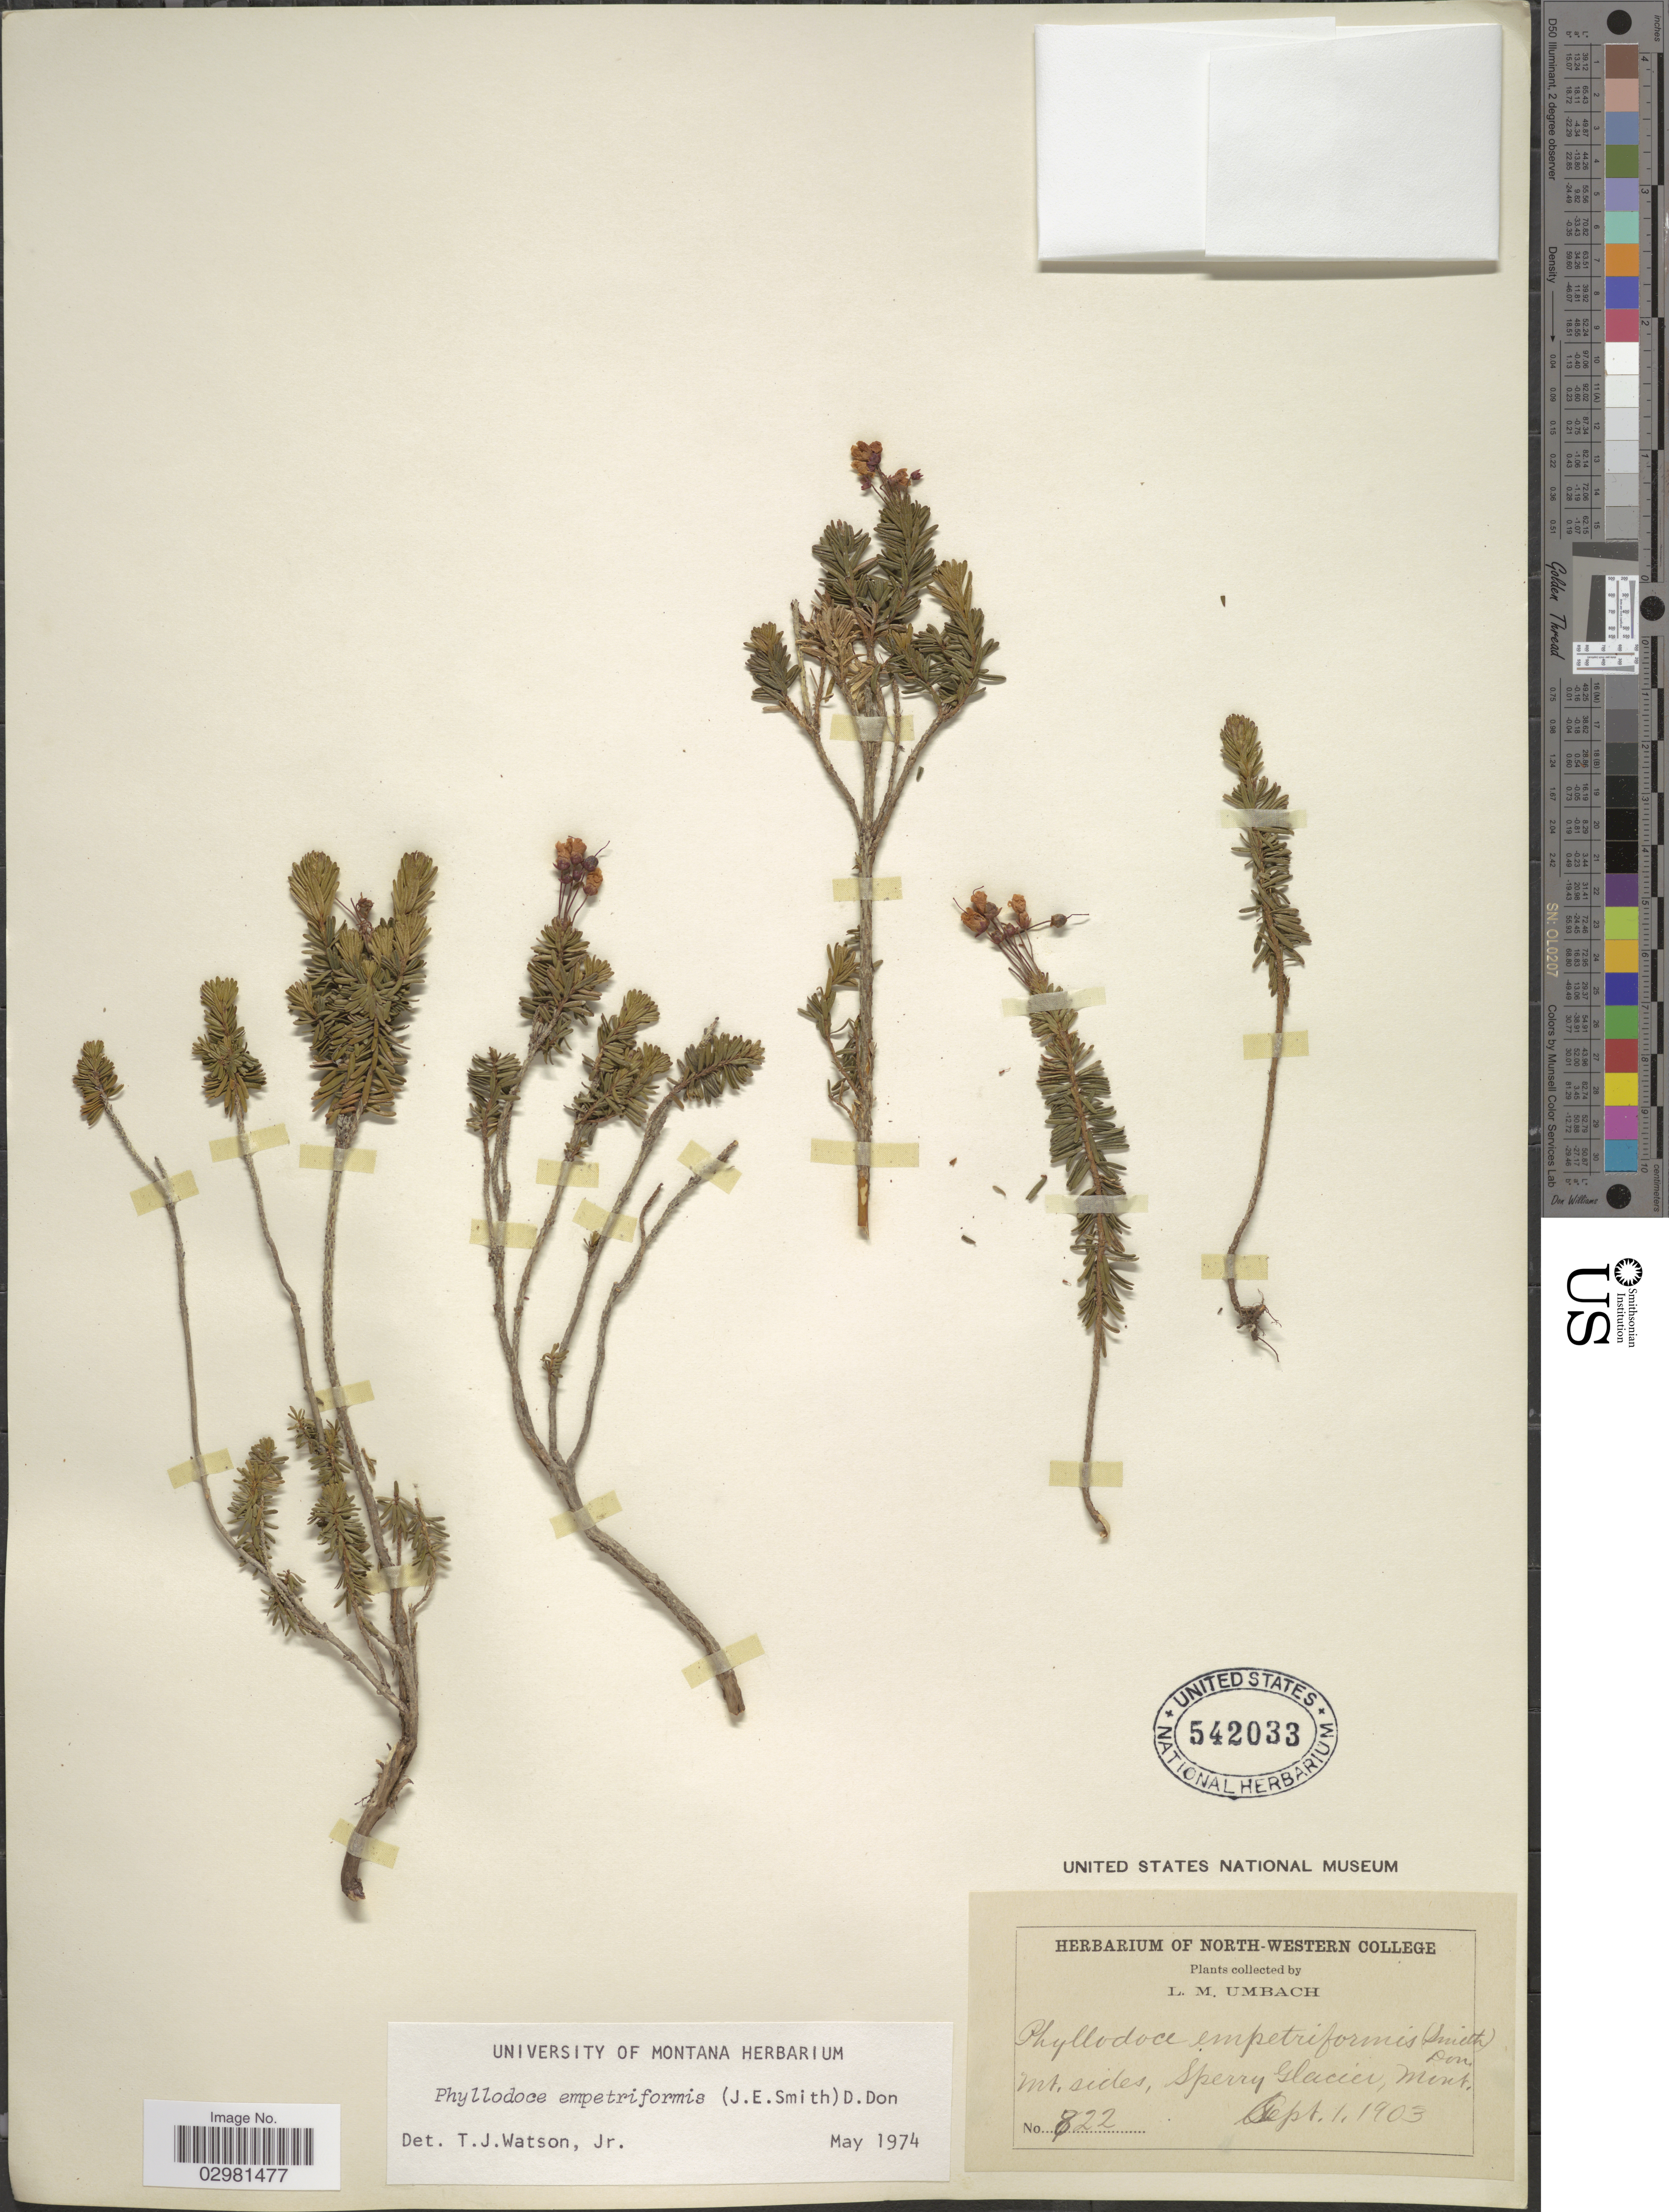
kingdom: Plantae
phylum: Tracheophyta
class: Magnoliopsida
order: Ericales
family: Ericaceae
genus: Phyllodoce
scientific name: Phyllodoce empetiformis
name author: (Small) D. Don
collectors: L. M. Umbach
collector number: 822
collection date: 1903-09-01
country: United States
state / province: Montana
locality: Mt. sides, Sperry Glacier, Mont.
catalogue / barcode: US 542033